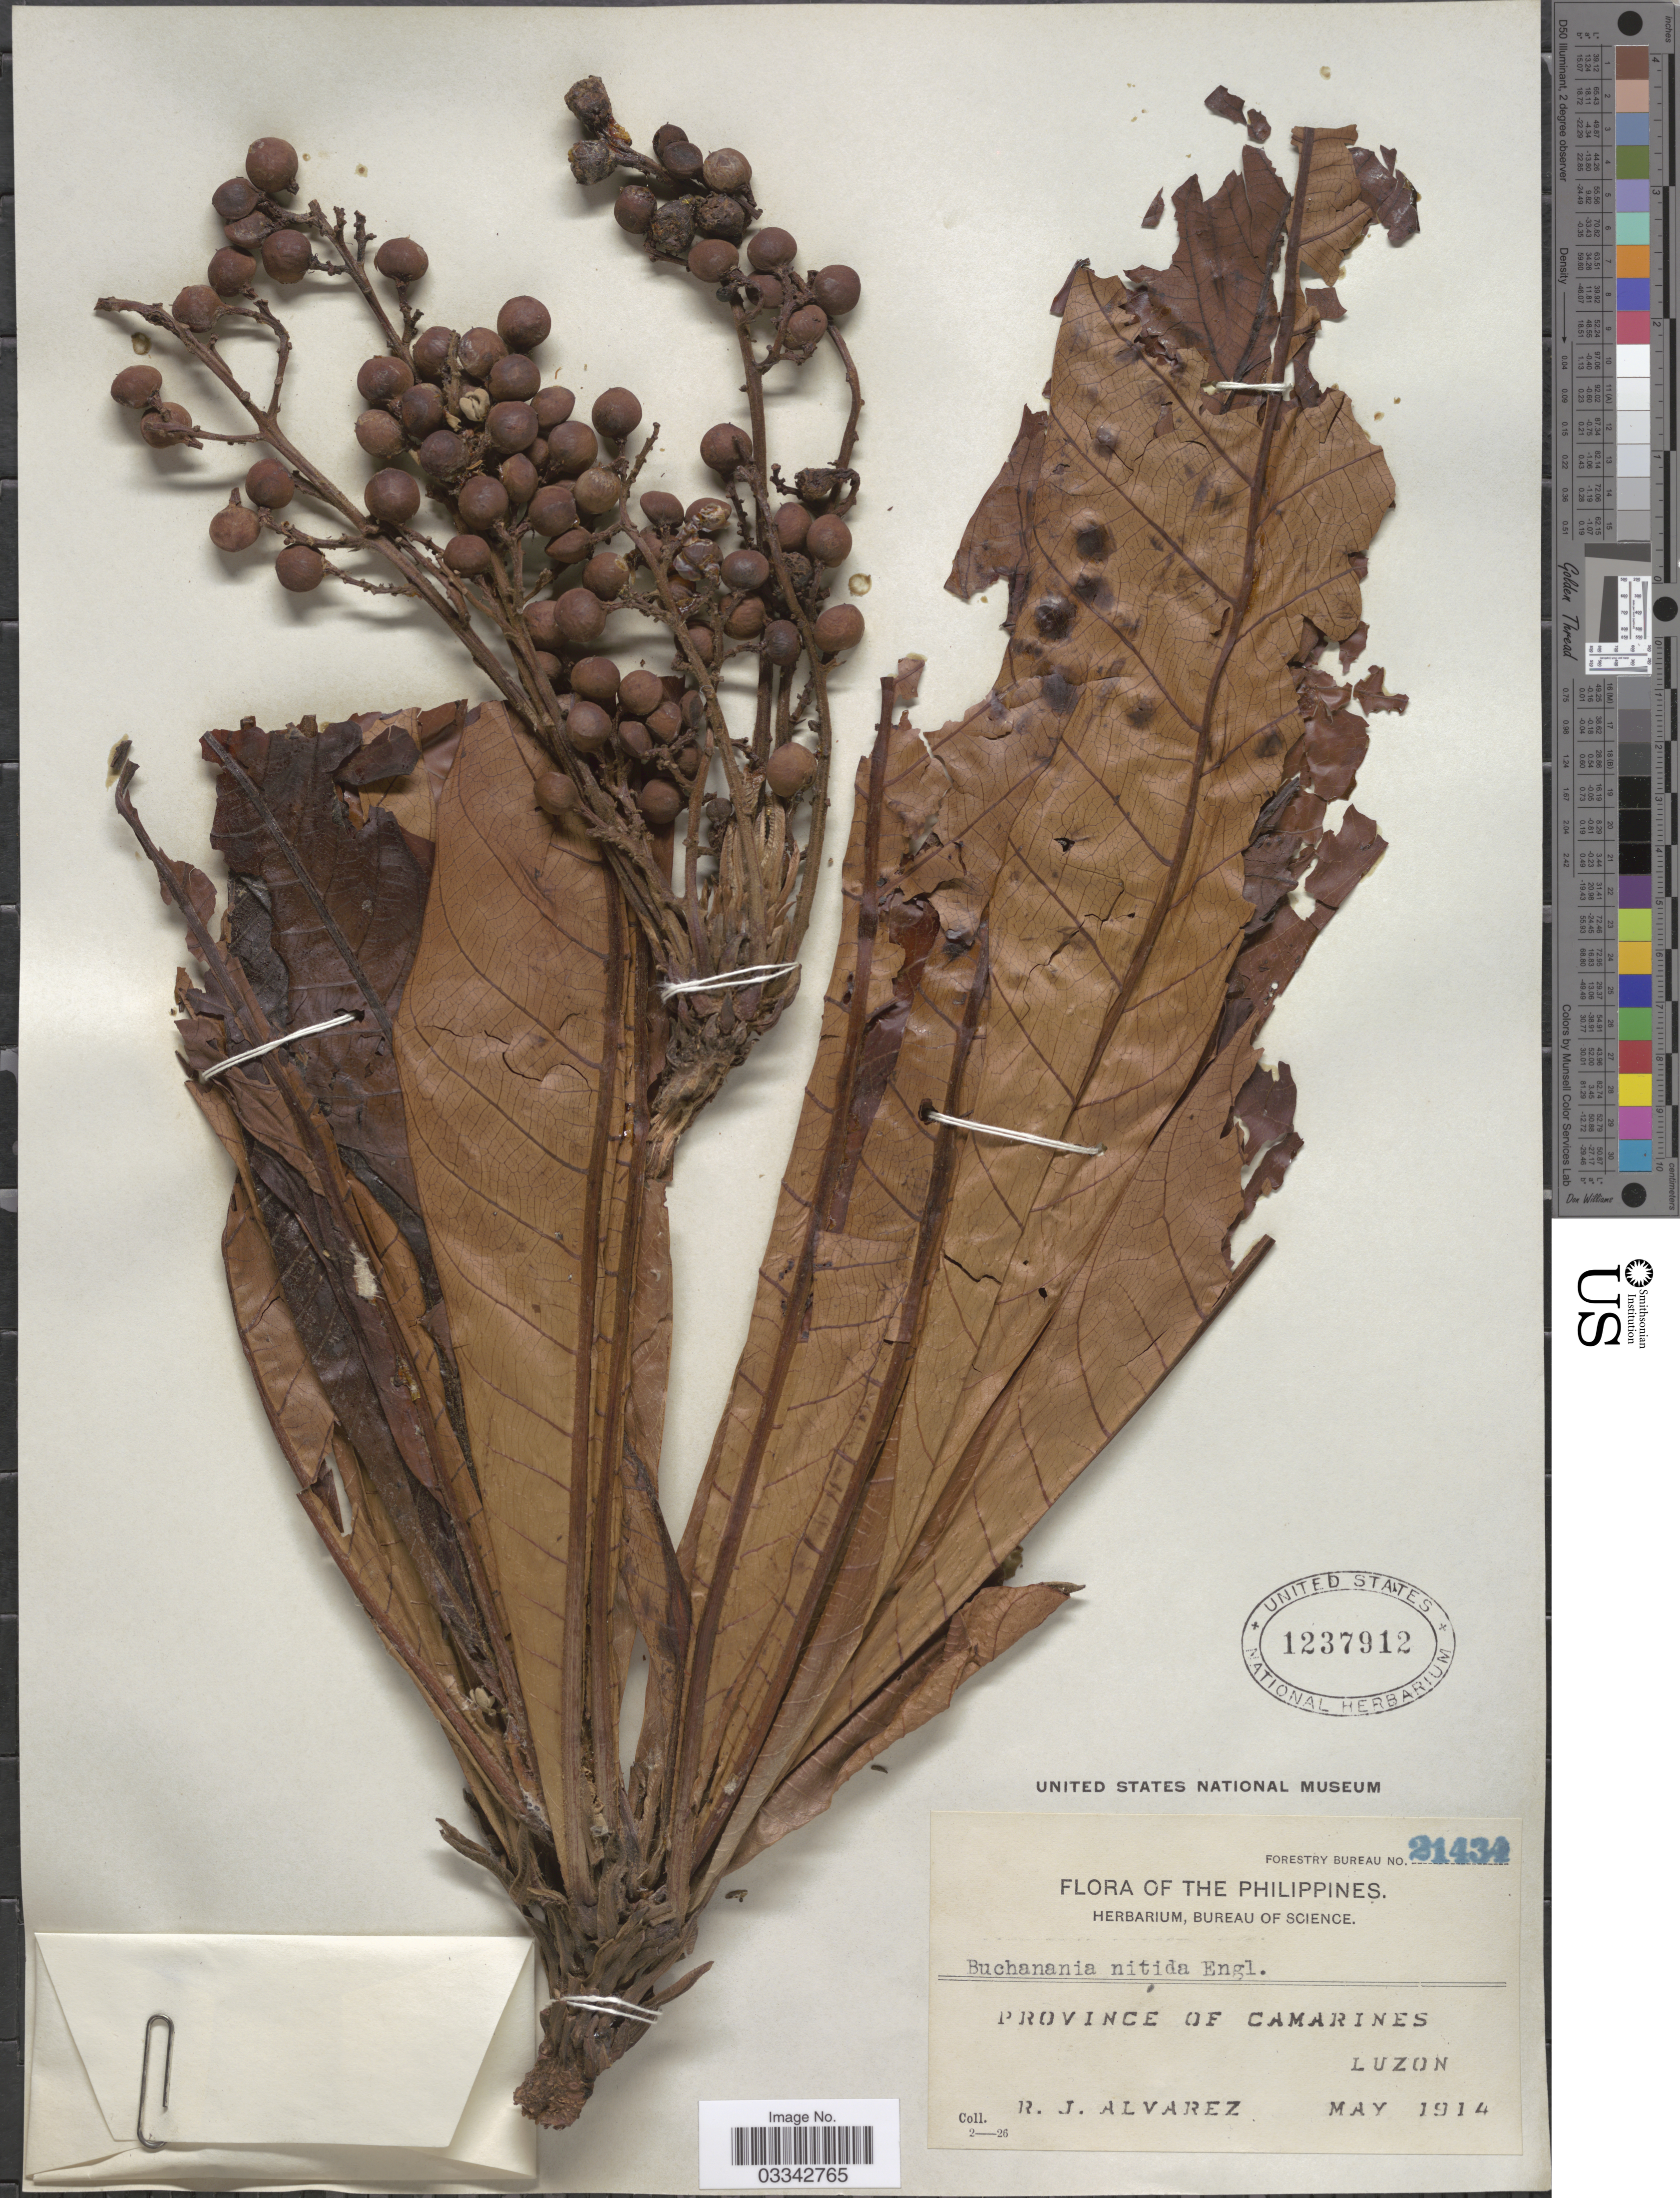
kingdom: Plantae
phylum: Tracheophyta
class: Magnoliopsida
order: Sapindales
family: Anacardiaceae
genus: Buchanania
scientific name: Buchanania nitida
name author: Engl.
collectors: R. Alvarez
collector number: Forestry Bureau 21434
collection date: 1914-05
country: Philippines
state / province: Bicol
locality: Province of Camarines, Luzon.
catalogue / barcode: US 1237912